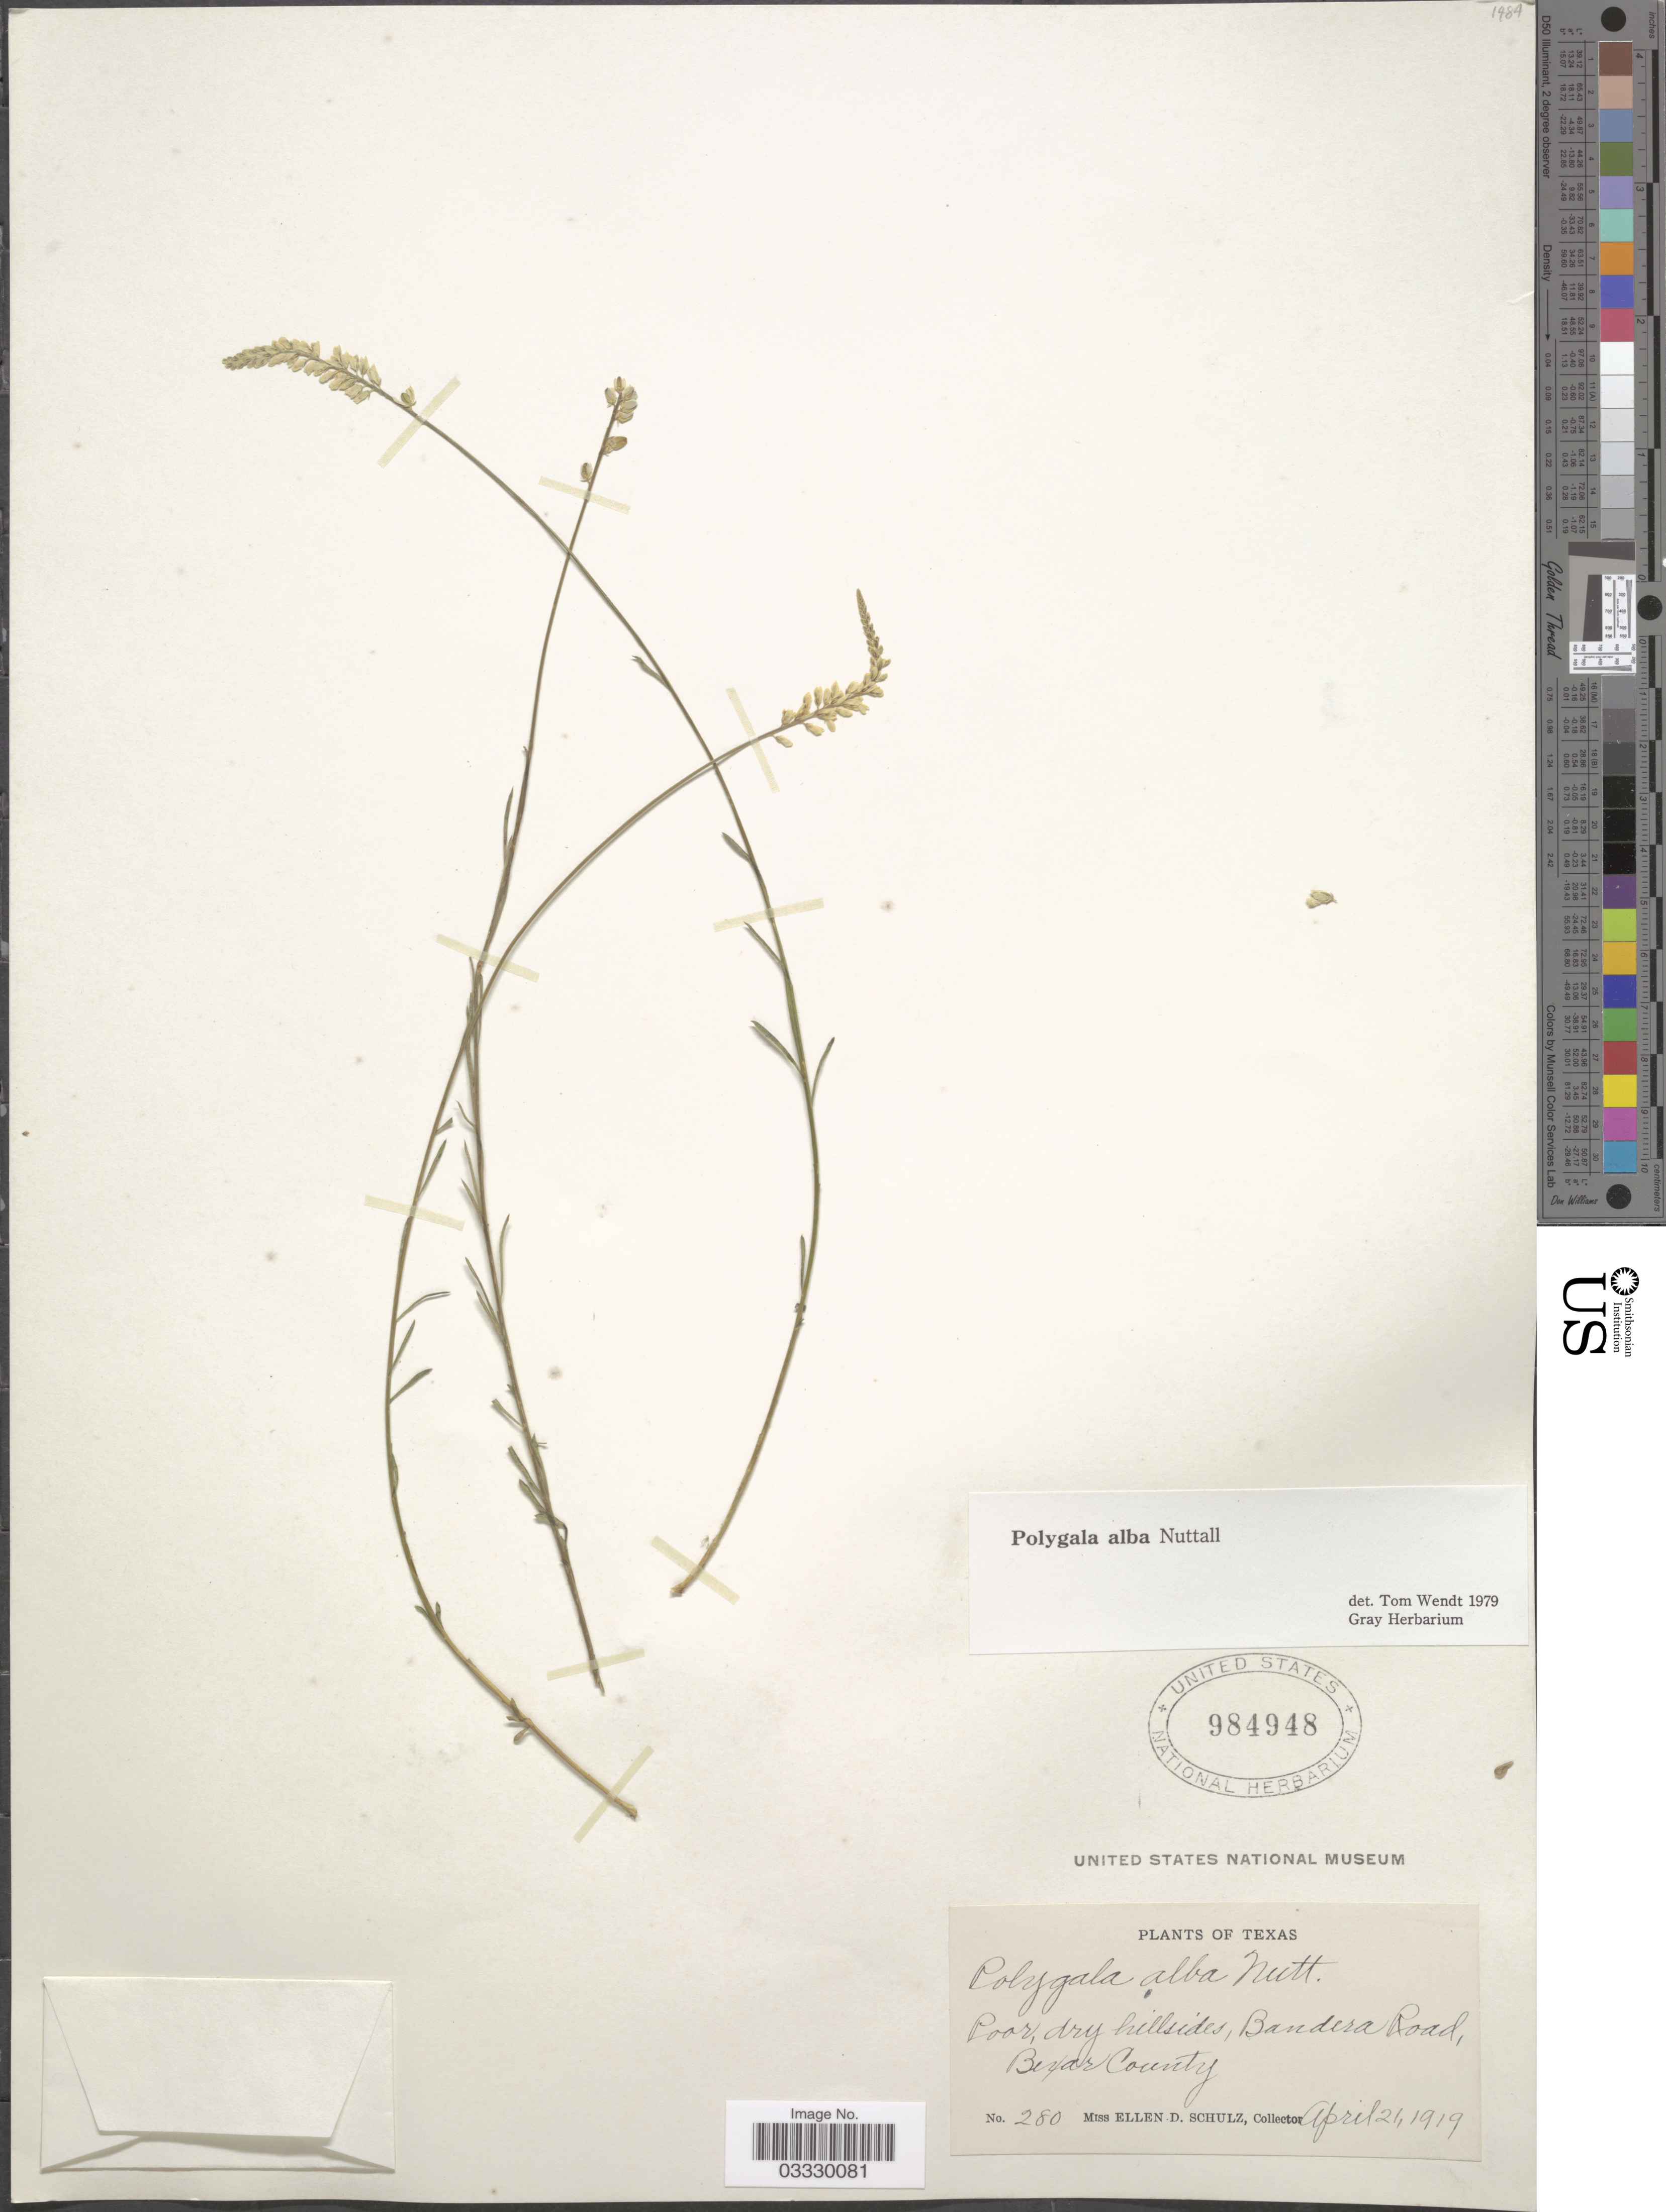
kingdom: Plantae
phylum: Tracheophyta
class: Magnoliopsida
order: Fabales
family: Polygalaceae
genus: Polygala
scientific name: Polygala alba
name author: Nutt.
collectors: E. D. Schulz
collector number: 280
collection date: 1919-04-21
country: United States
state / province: Texas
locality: Bandera Road, Bexar County.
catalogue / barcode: US 984948